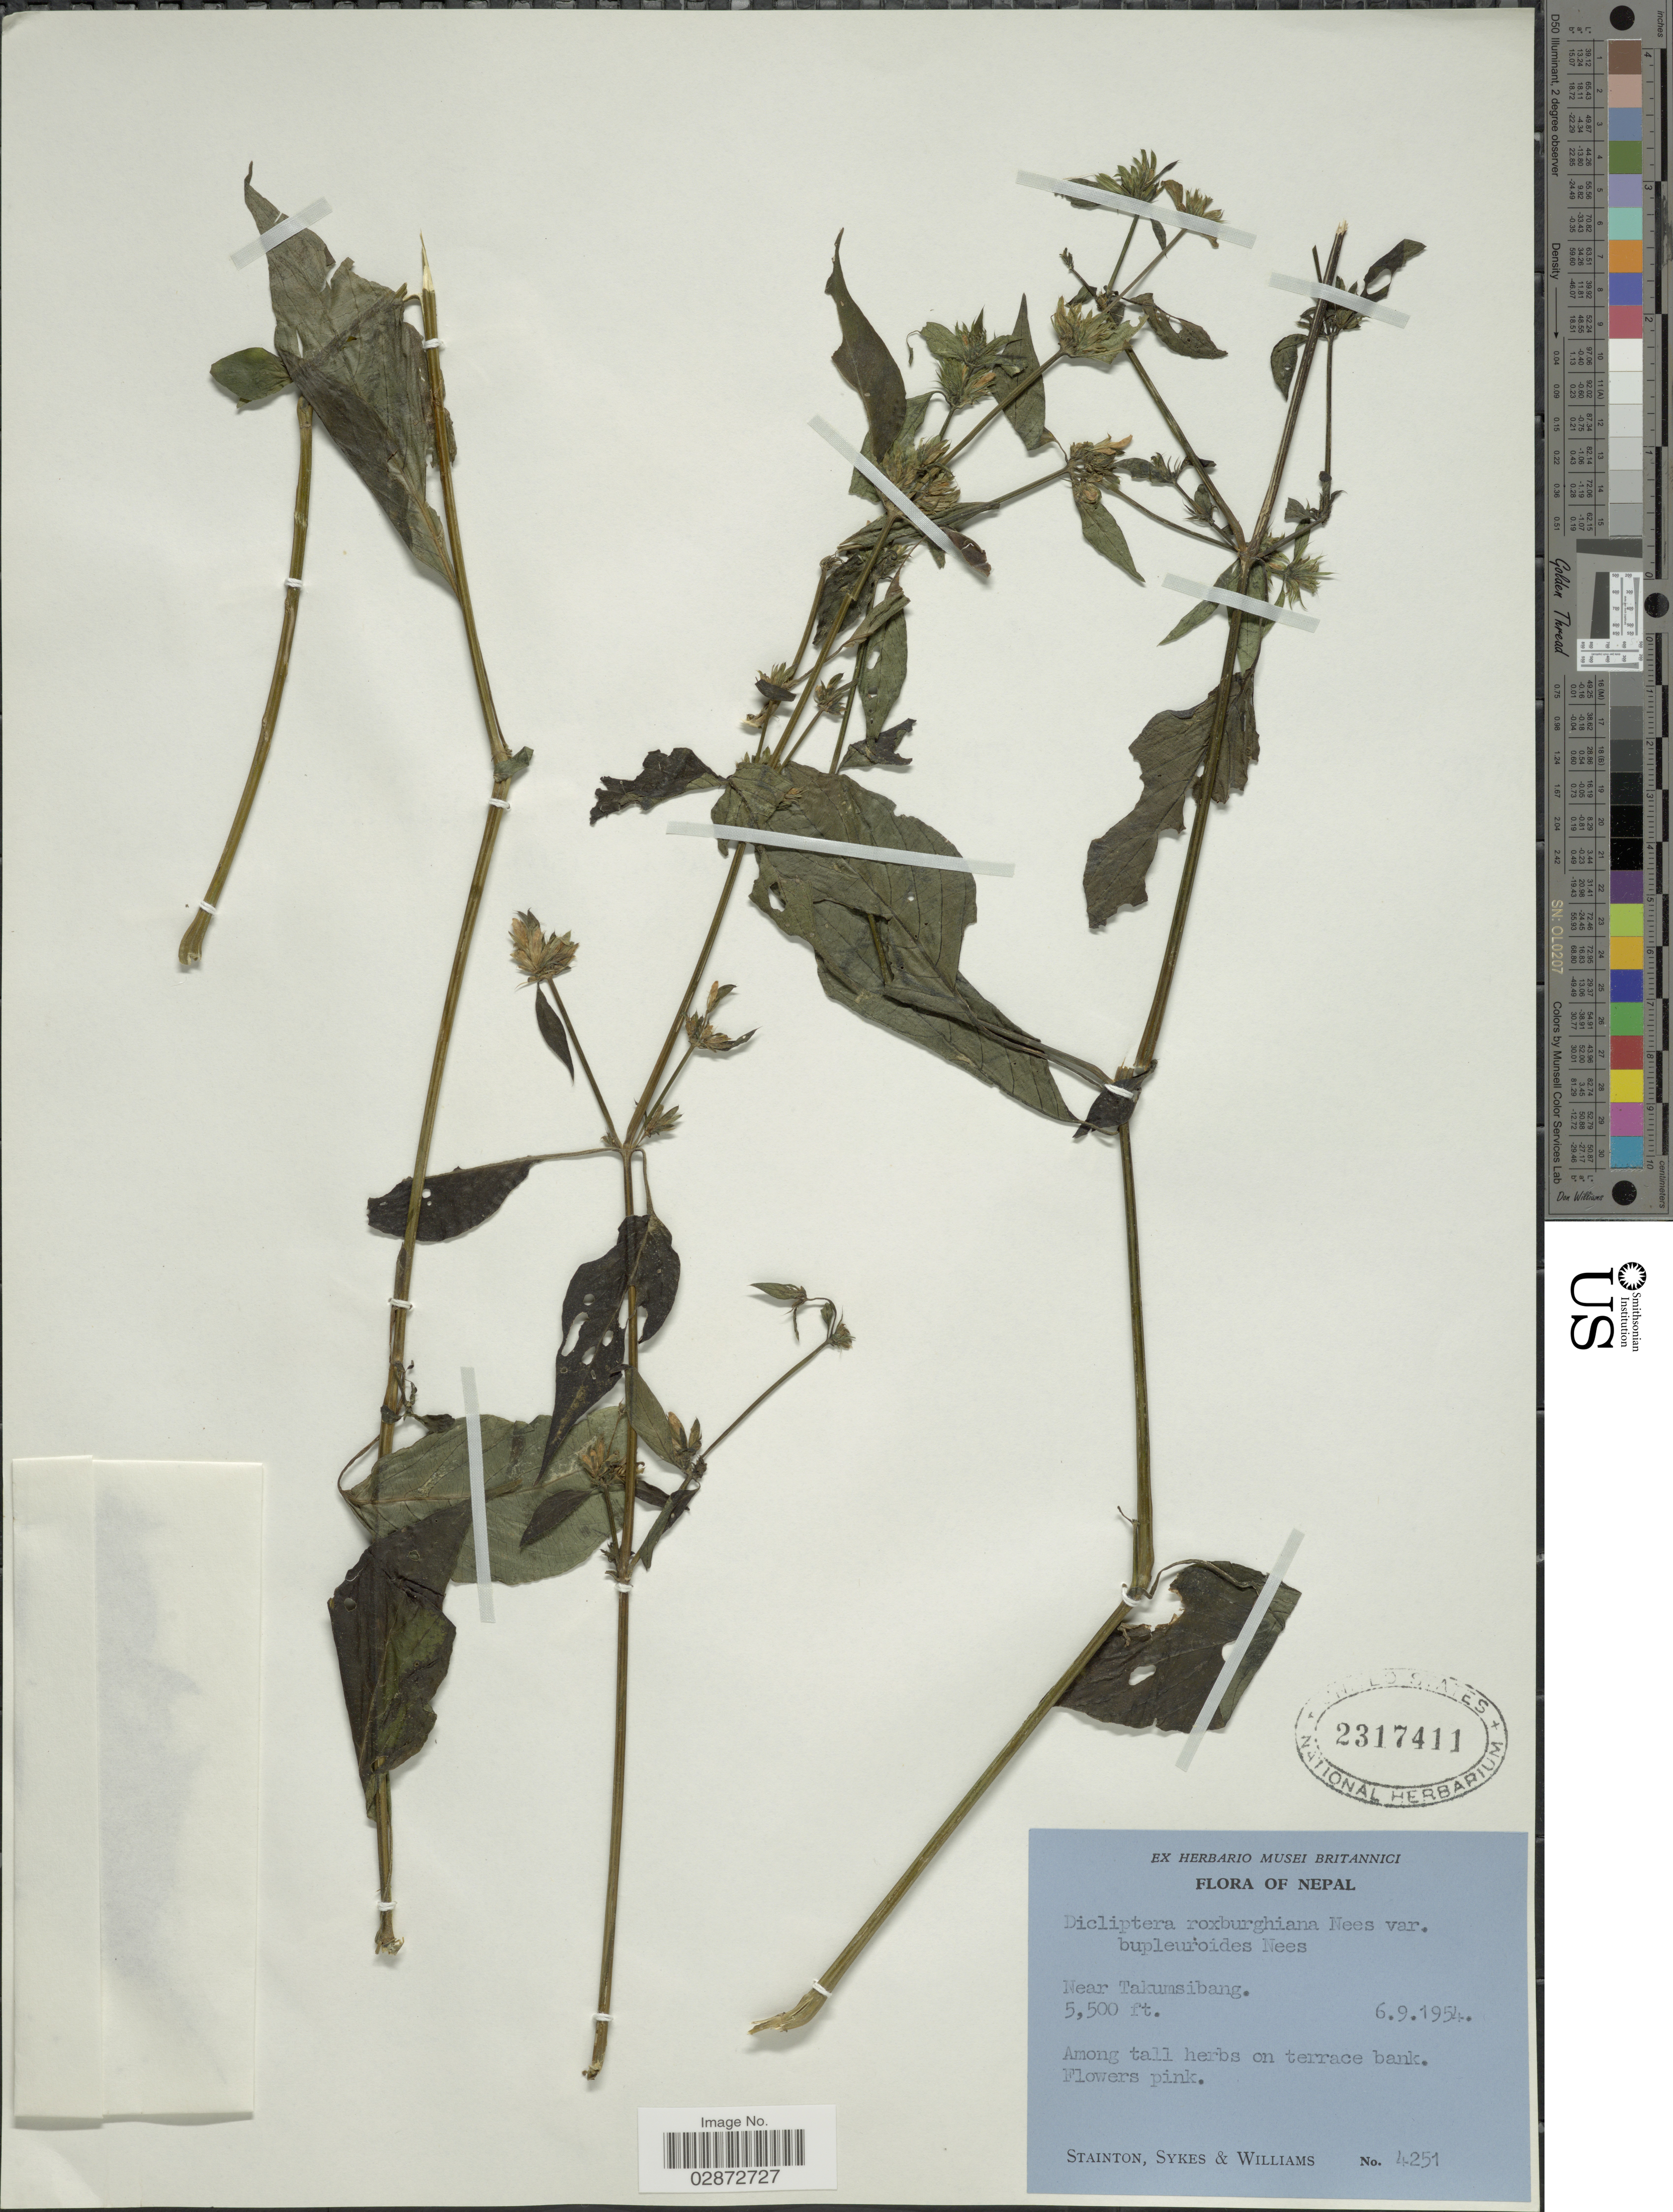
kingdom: Plantae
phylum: Tracheophyta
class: Magnoliopsida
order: Lamiales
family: Acanthaceae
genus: Dicliptera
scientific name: Dicliptera roxburghiana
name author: Nees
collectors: -. Stainton, Sykes, -- & -- Williams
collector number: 4251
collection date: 1954-09-06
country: Nepal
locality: Near Takumsibang.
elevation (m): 1676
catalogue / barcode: US 2317411